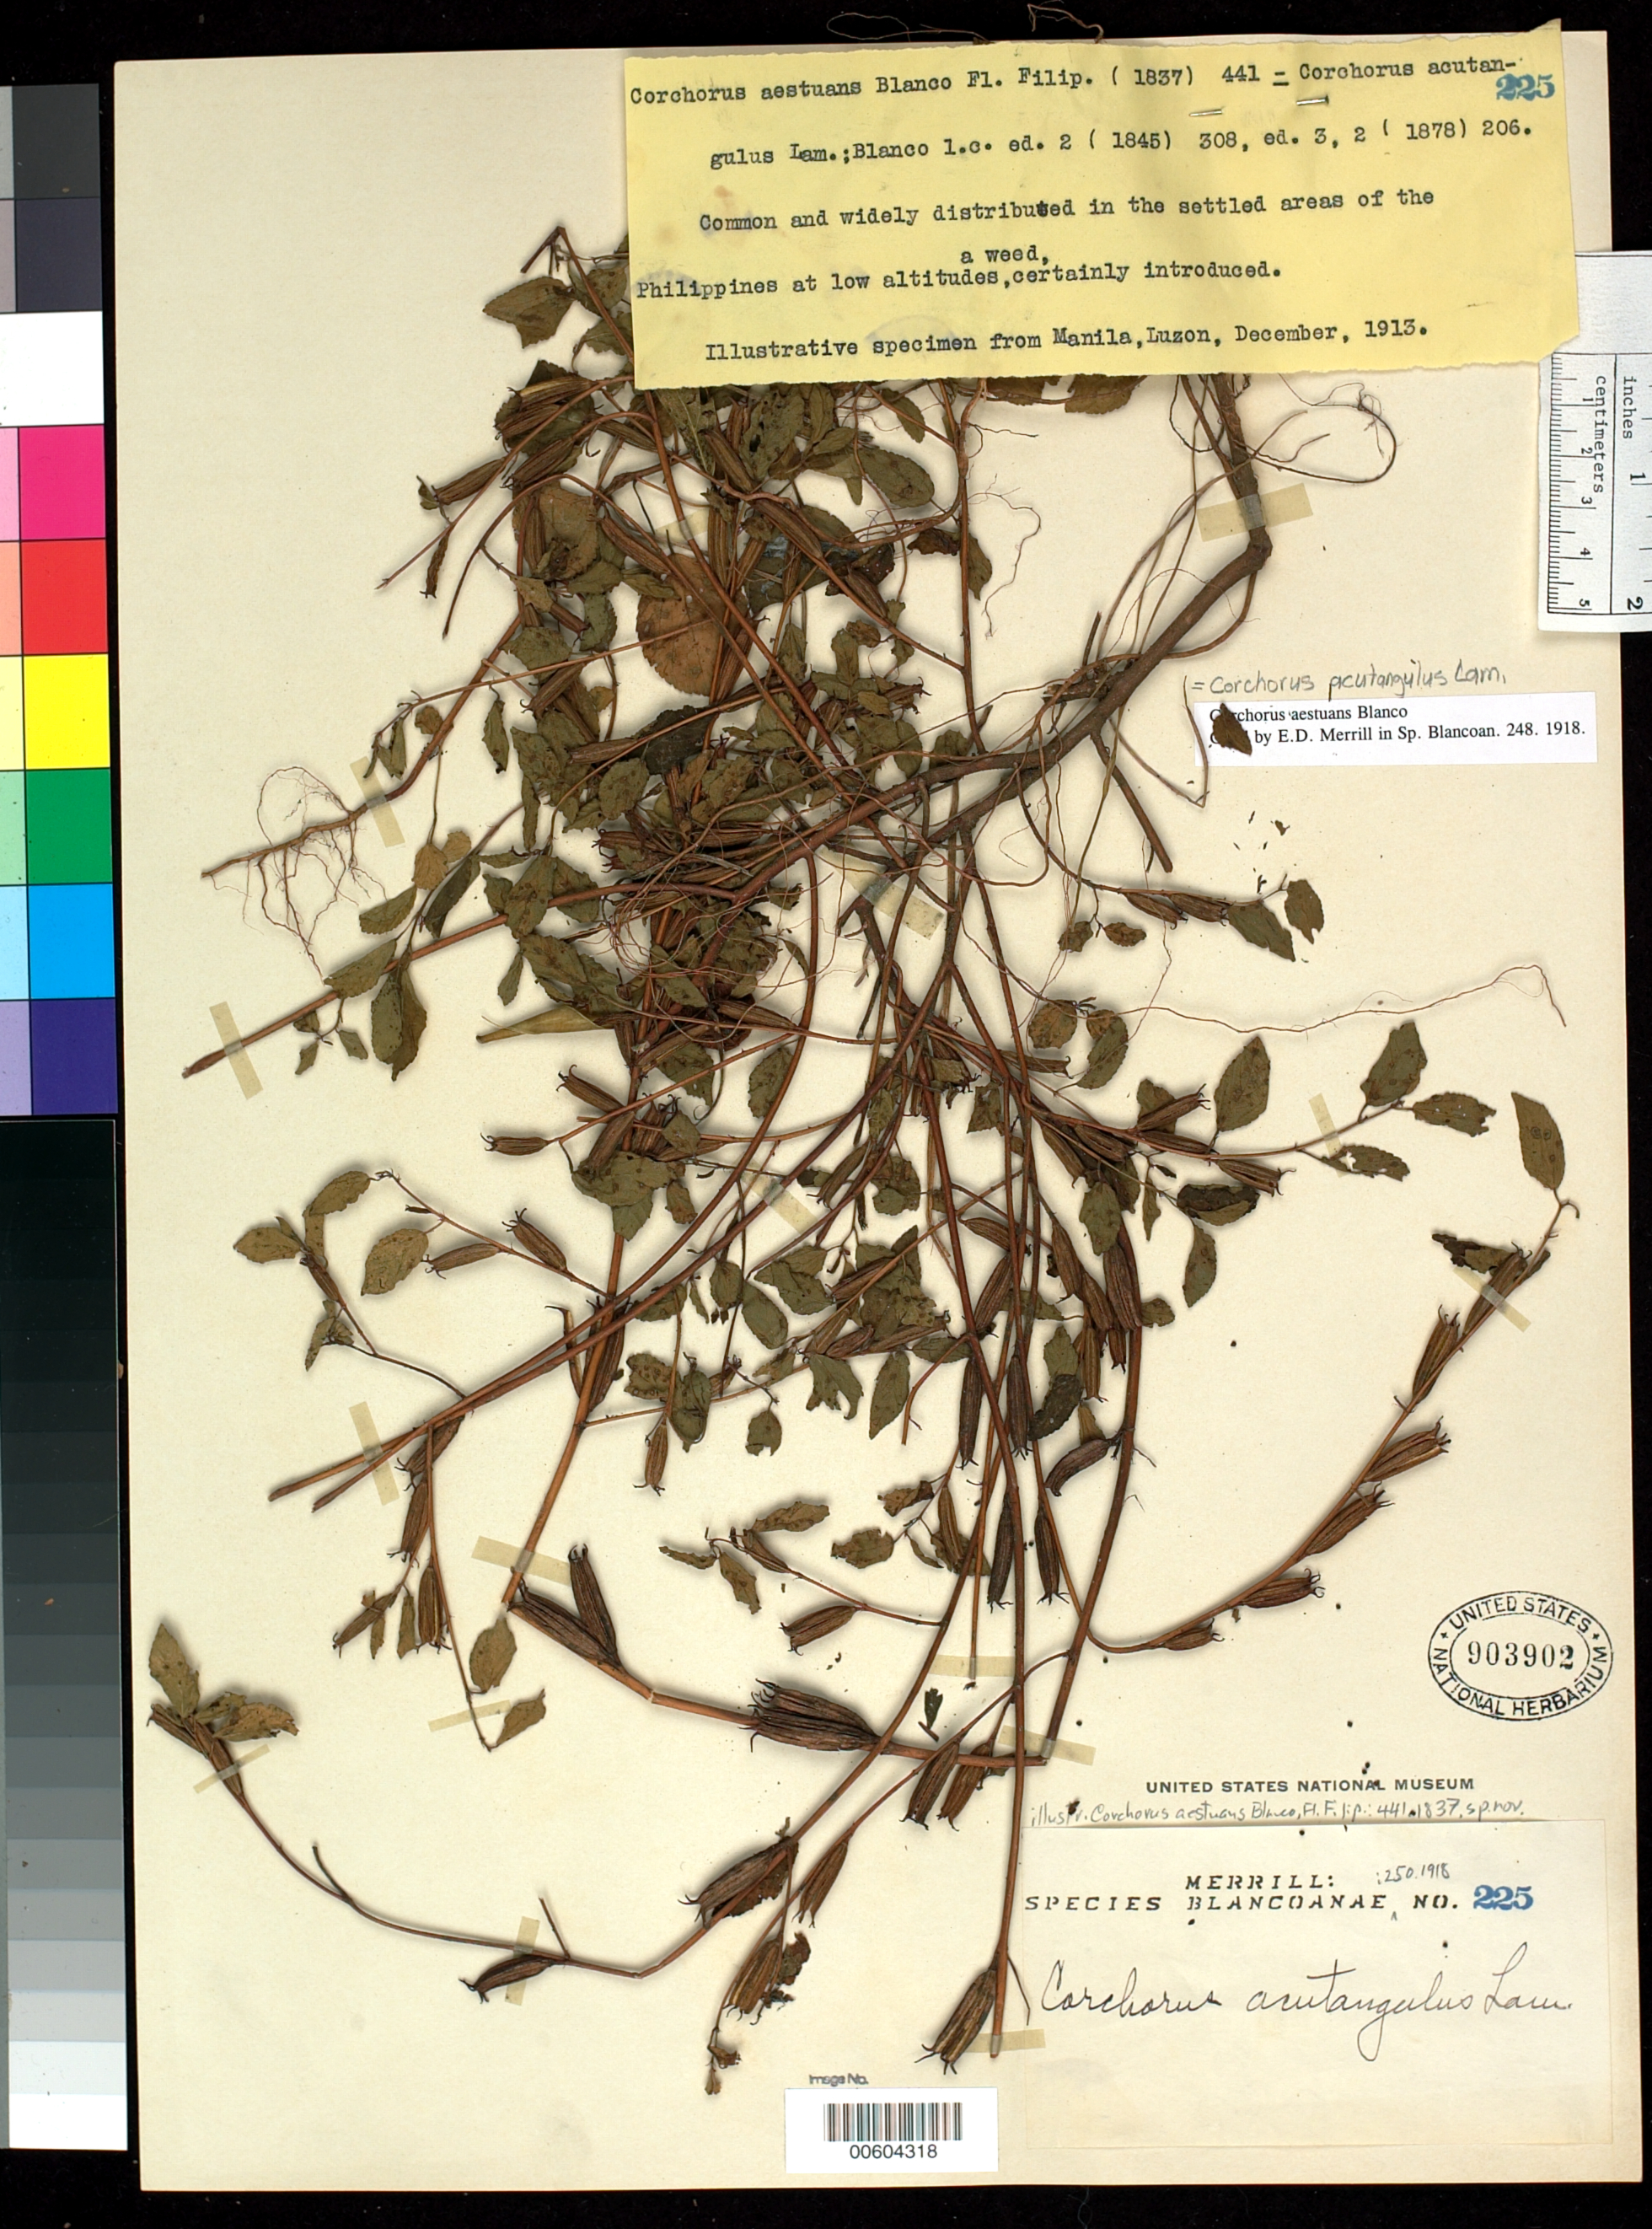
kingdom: Plantae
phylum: Tracheophyta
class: Magnoliopsida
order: Malvales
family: Malvaceae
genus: Corchorus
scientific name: Corchorus aestuans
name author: Blanco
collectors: E. D. Merrill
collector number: Sp. Blancoan. 0225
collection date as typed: Dec 1913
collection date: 1913-12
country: Philippines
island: Luzon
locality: Manila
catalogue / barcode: US 903902